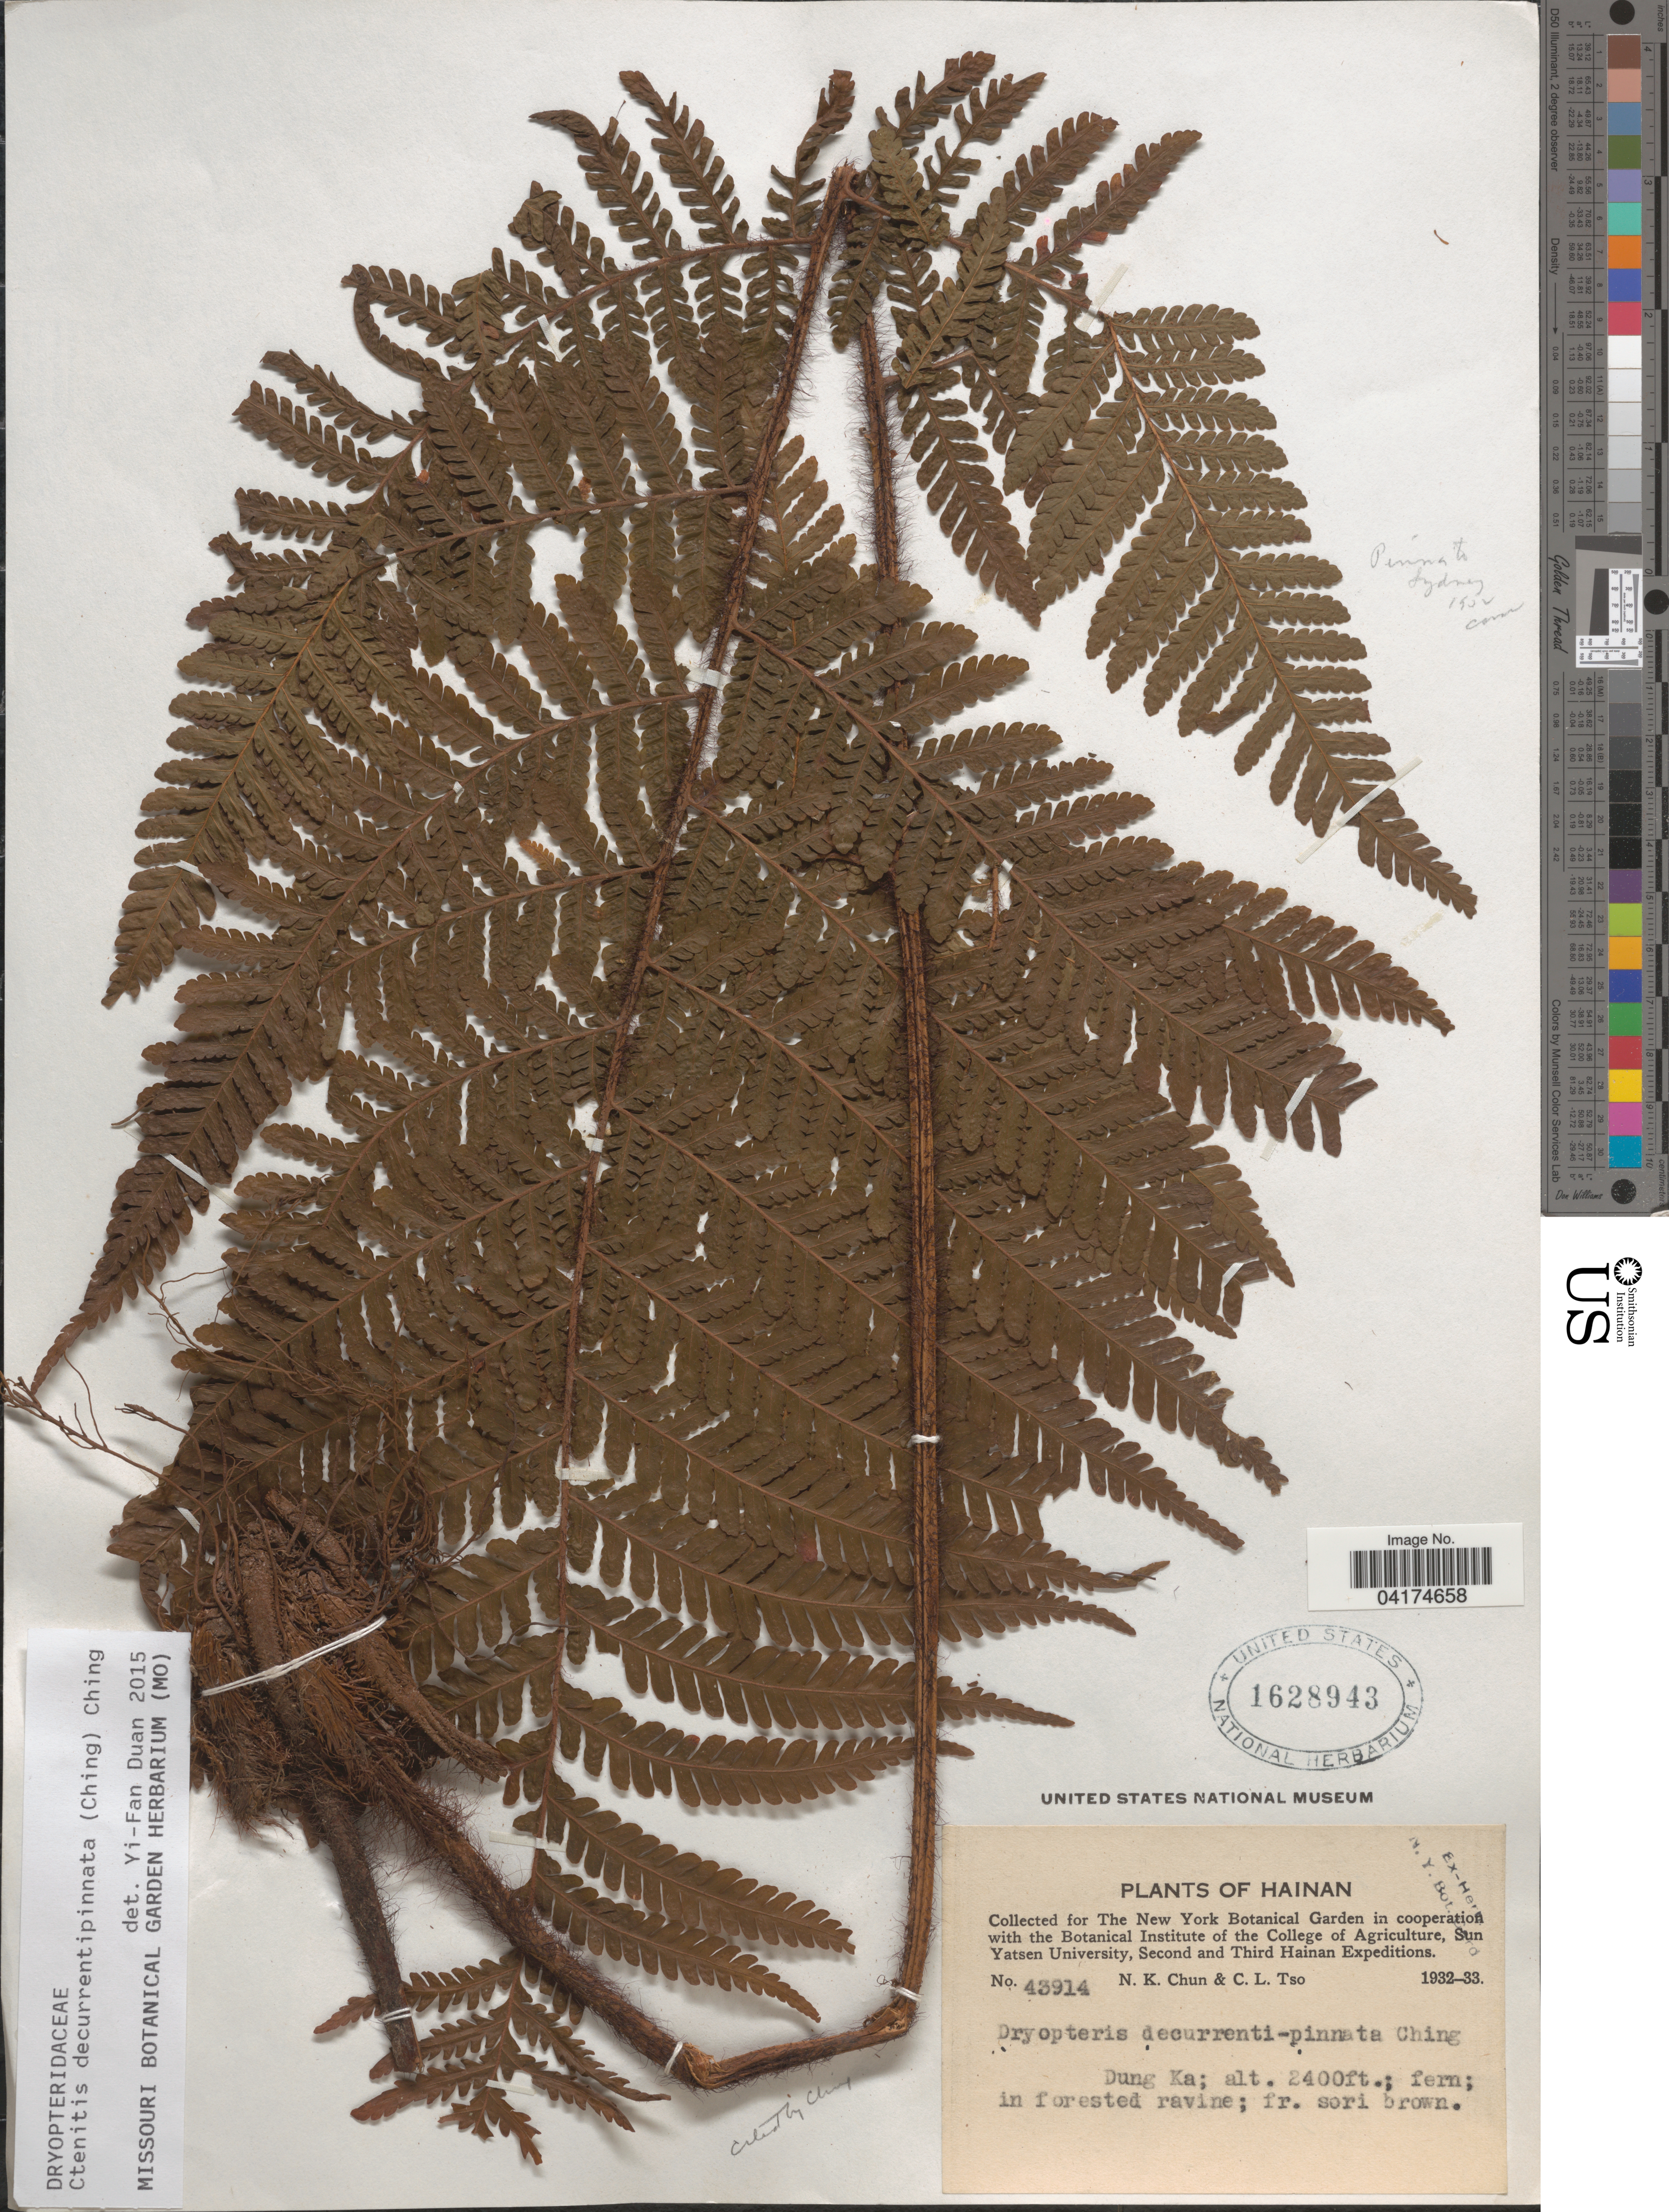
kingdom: Plantae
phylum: Tracheophyta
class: Polypodiopsida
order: Polypodiales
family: Dryopteridaceae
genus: Ctenitis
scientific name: Ctenitis decurrentipinnata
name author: (Ching) Tardieu & C. Chr.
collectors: N. K. Chun & C. Tso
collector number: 43914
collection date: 1932/1933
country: China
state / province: Hainan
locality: Second and Third Hainan Expeditions. Dung Ka.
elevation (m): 732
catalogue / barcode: US 1628943